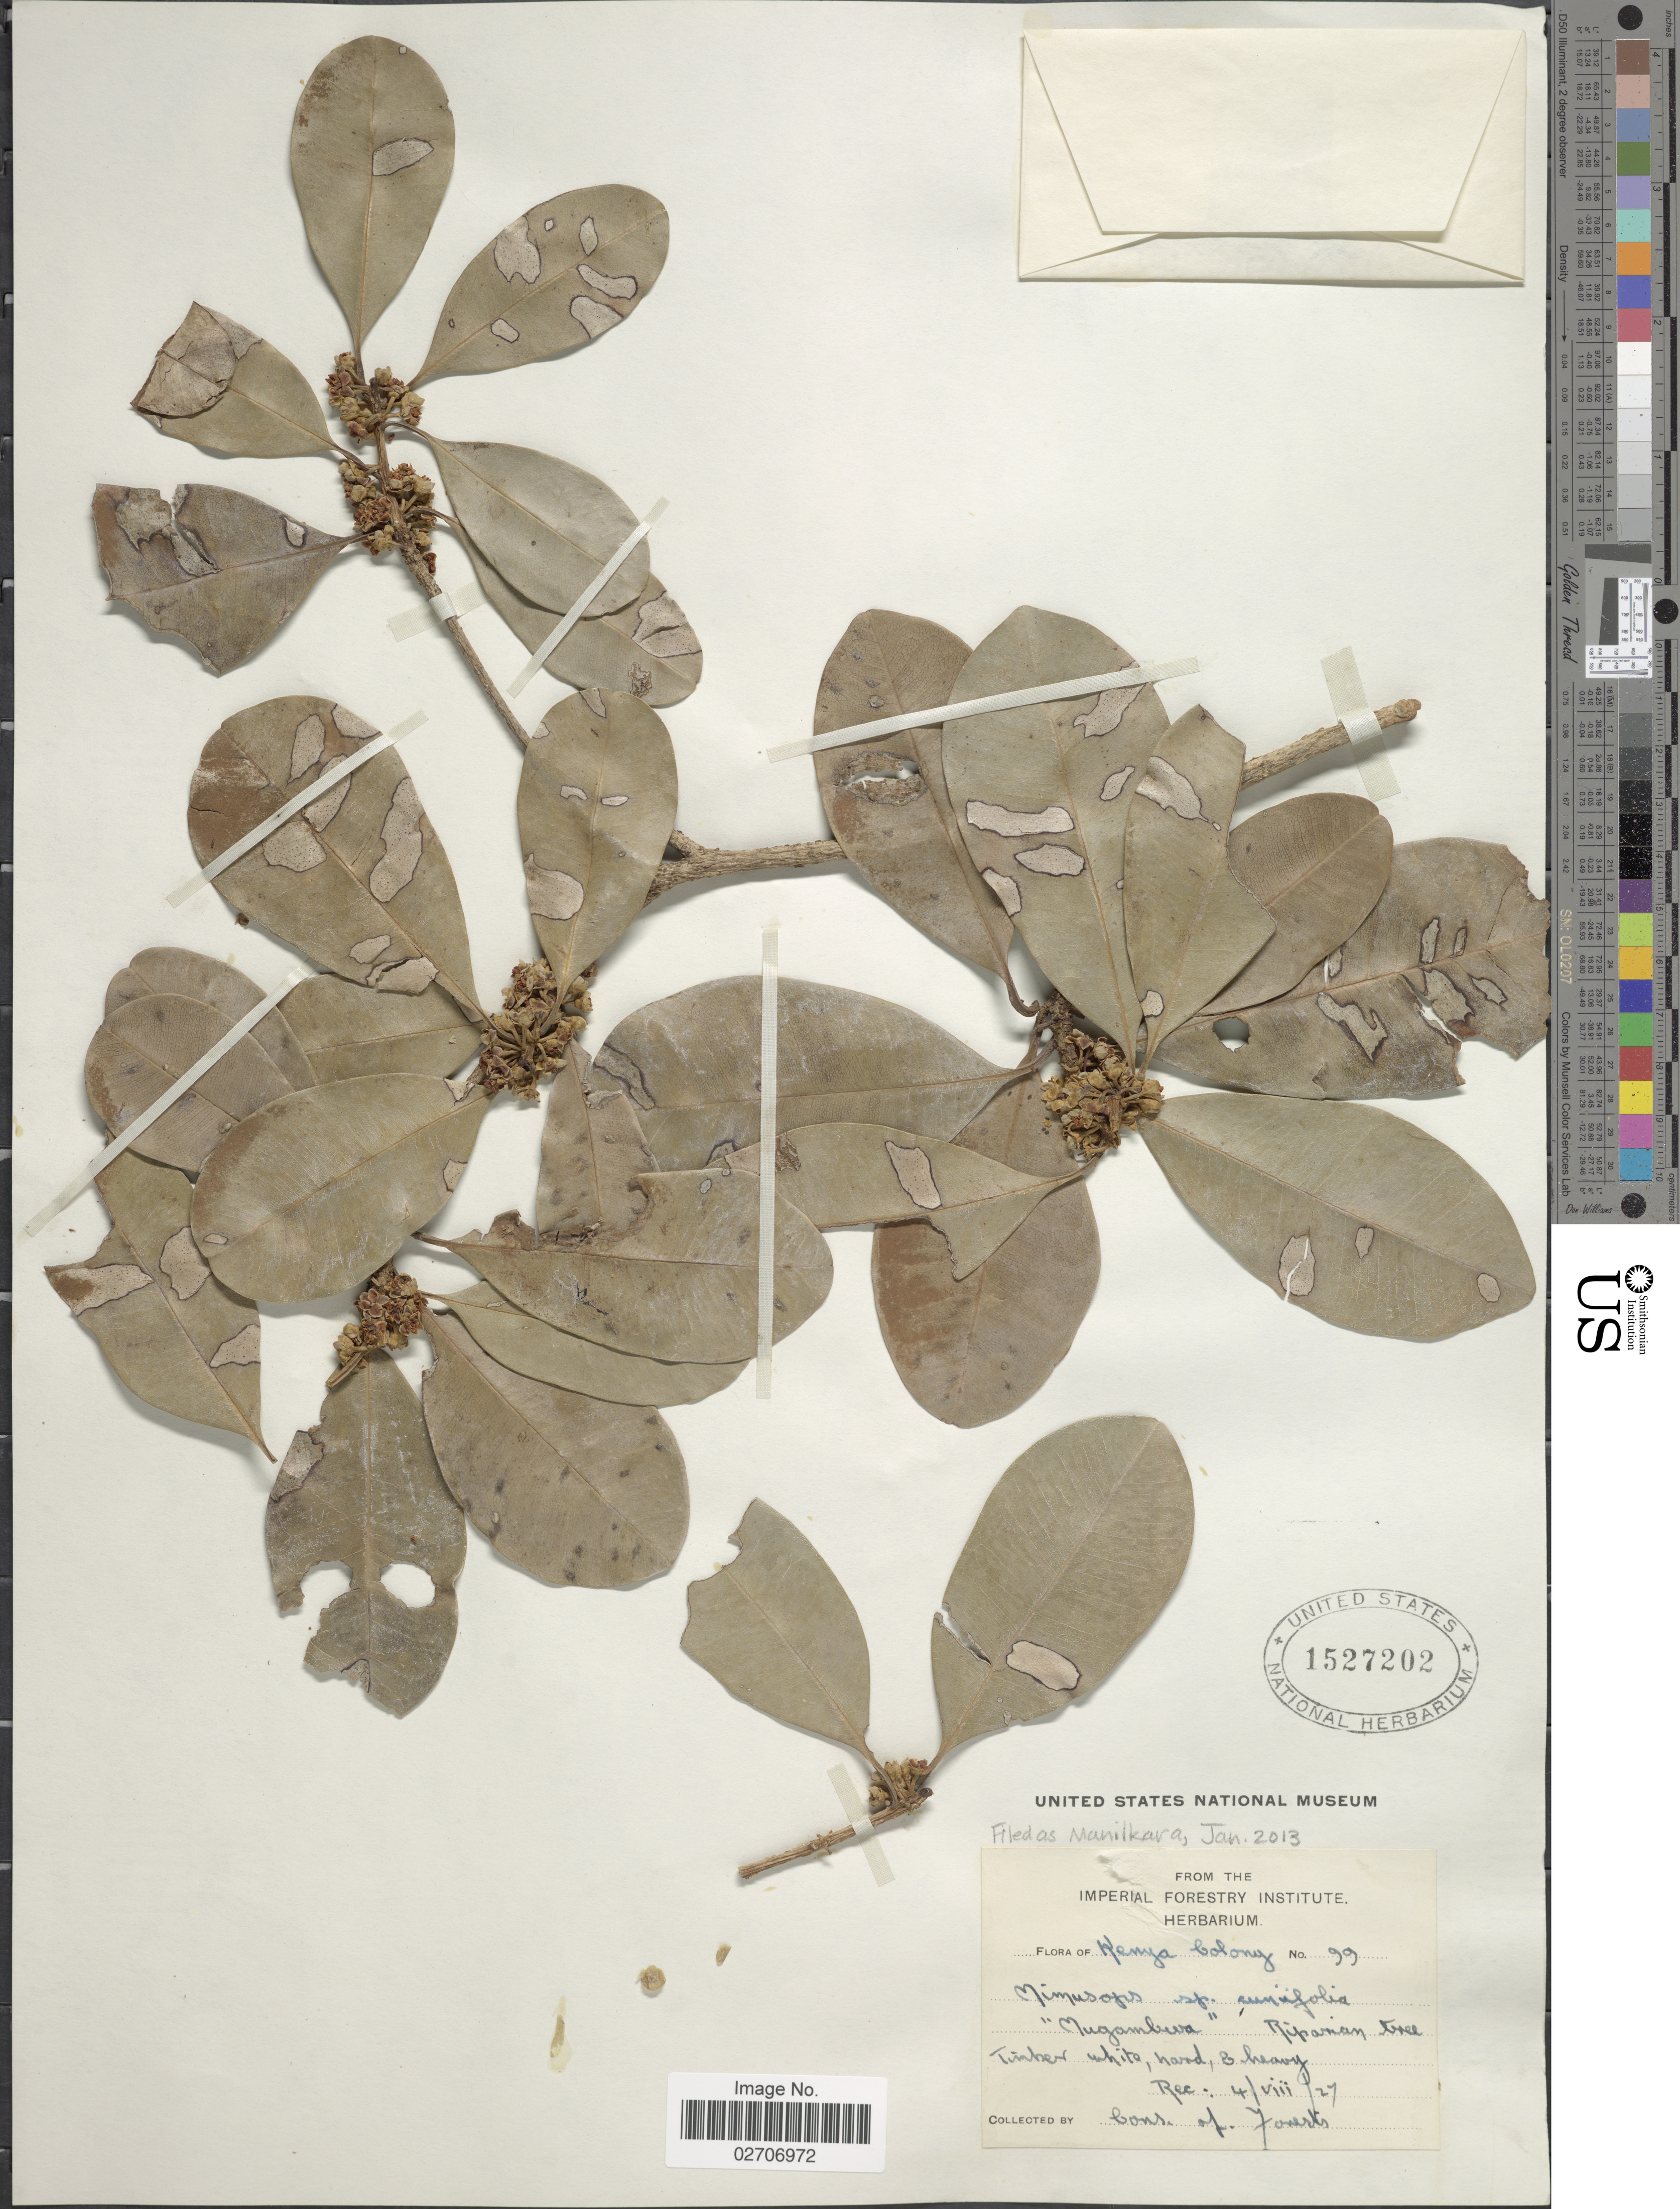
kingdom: Plantae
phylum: Tracheophyta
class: Magnoliopsida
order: Ericales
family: Sapotaceae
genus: Manilkara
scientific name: Manilkara cuneifolia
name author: (Baker) Dubard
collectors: -. Cons. of Forests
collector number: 99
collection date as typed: Transcribed d/m/y: 4/8/27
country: Kenya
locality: Kenya Colony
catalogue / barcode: US 1527202